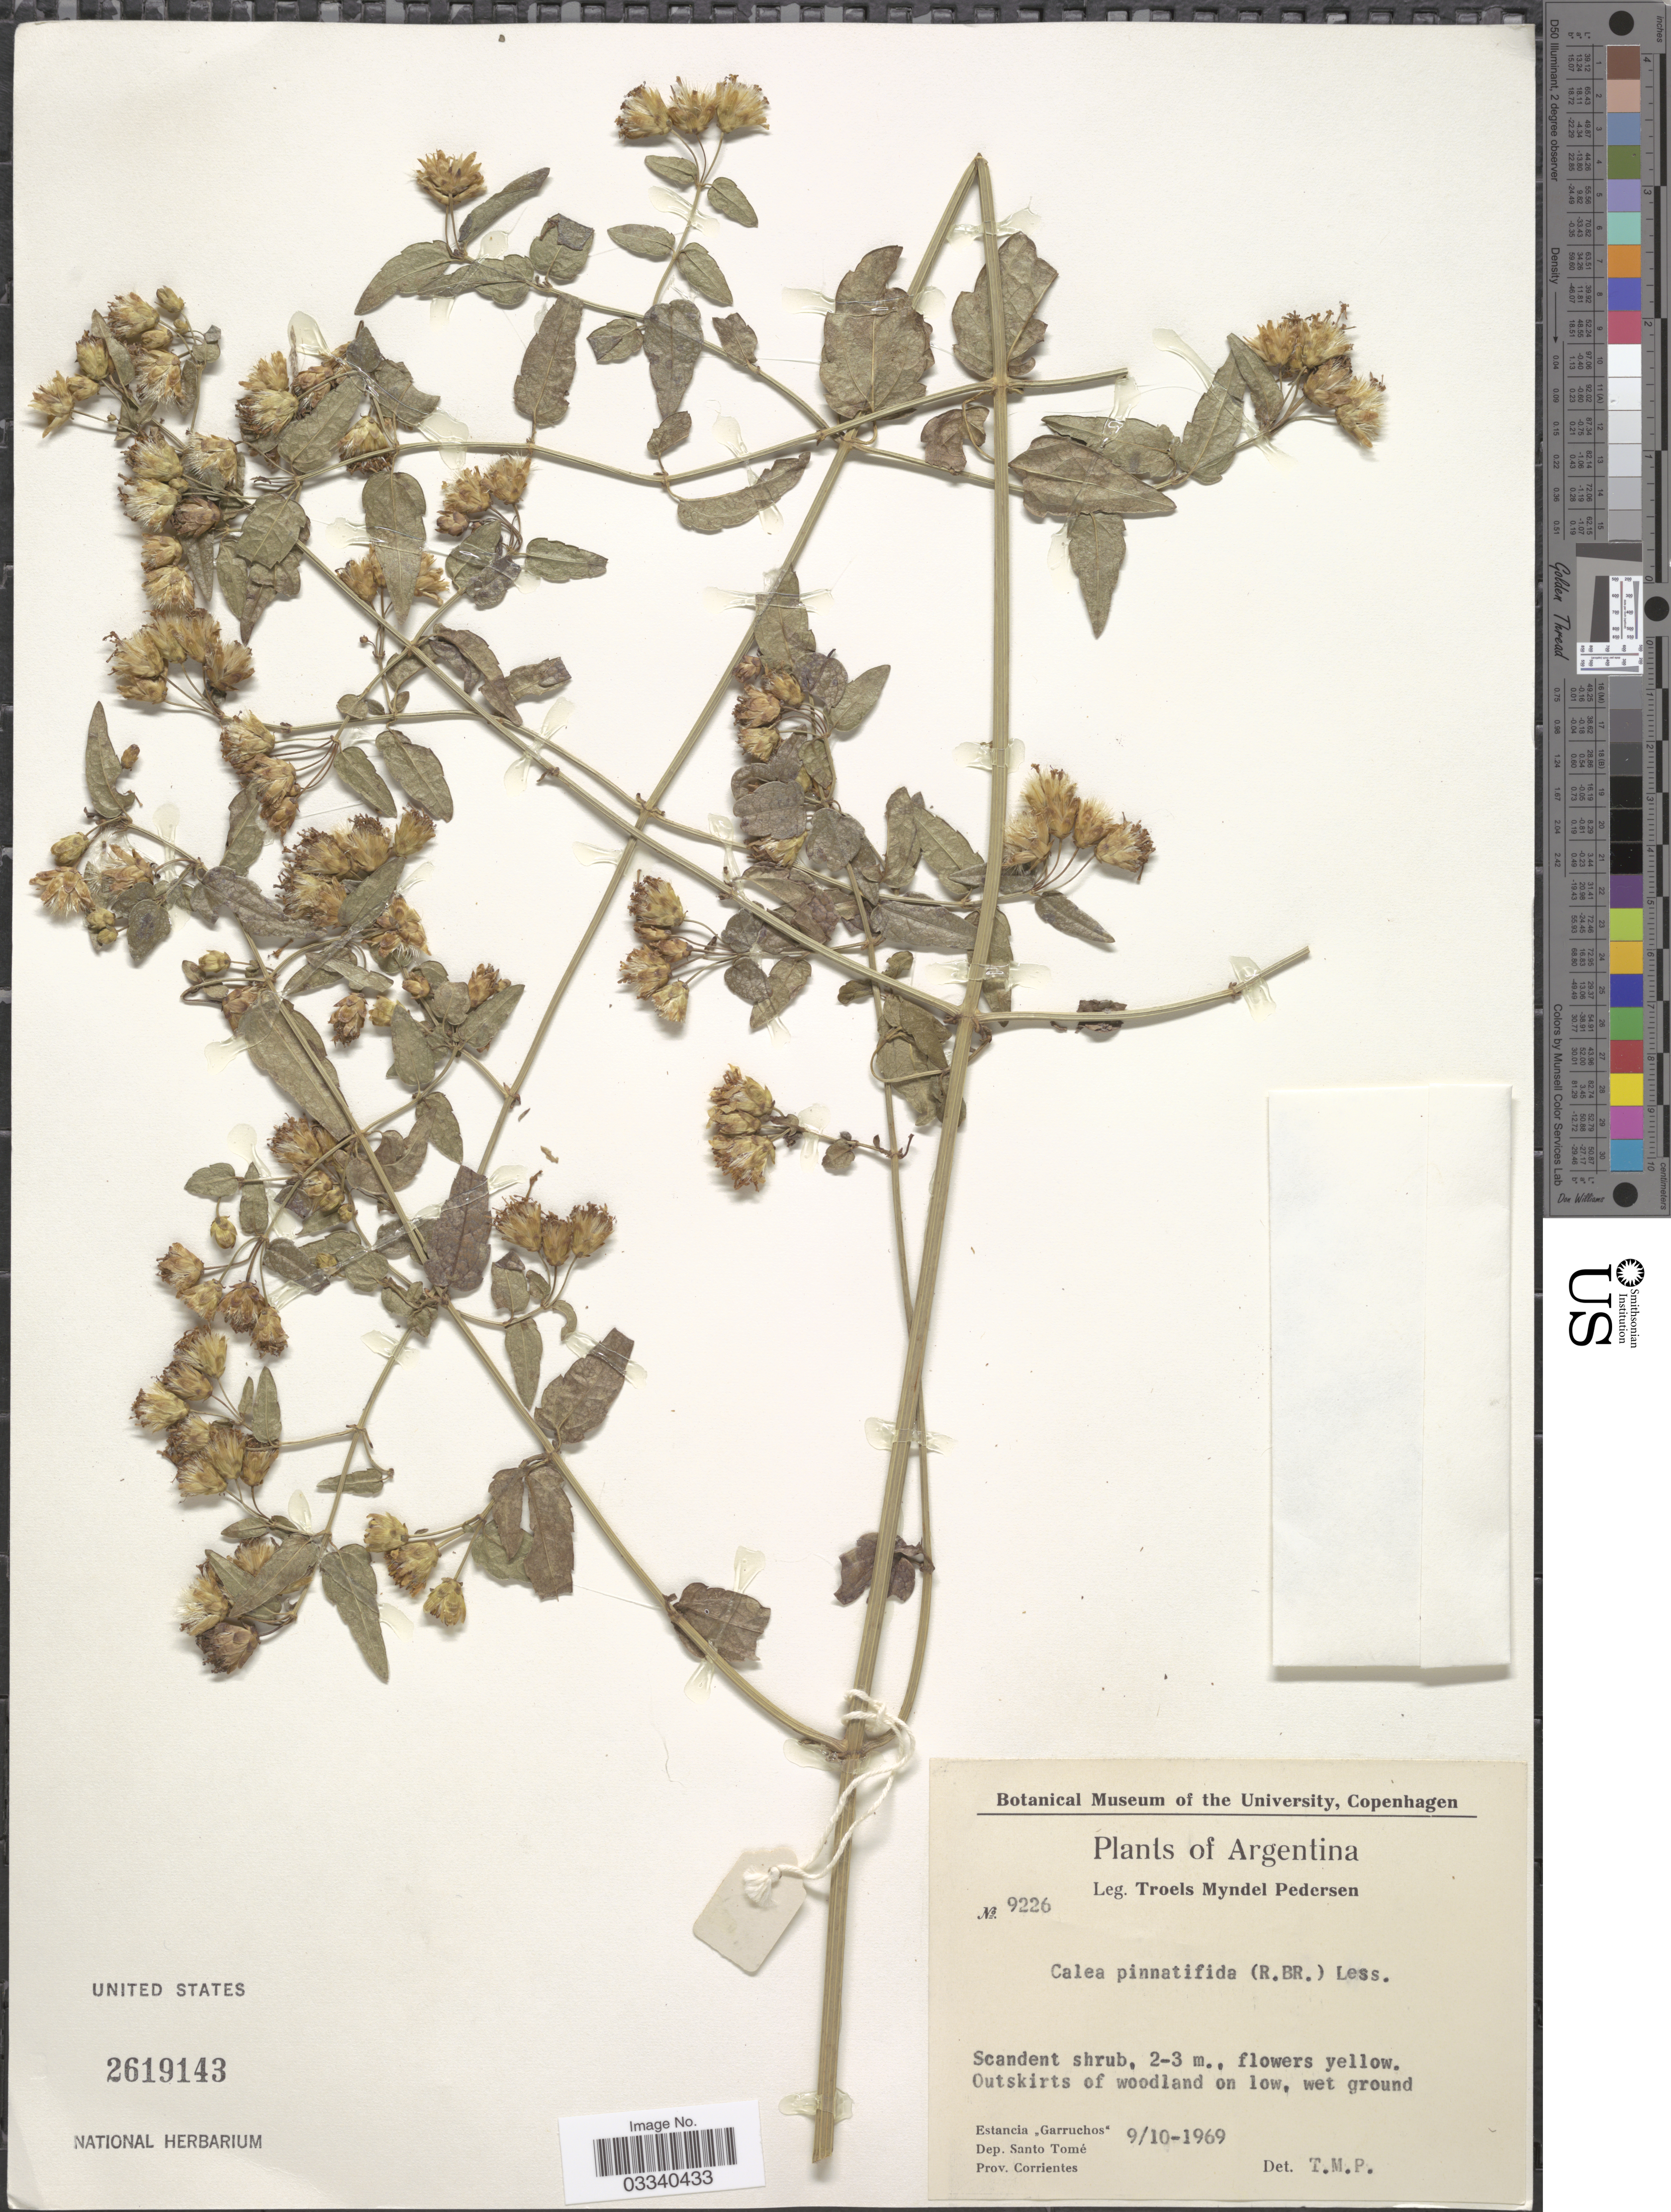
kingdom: Plantae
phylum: Tracheophyta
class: Magnoliopsida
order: Asterales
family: Asteraceae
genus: Calea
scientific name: Calea pinnatifida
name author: Banks ex Steud.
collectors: T. Pederson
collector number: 9226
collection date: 1969-10-09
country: Argentina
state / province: Corrientes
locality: Estancia "Garruchos", Dep. Santo Tomé.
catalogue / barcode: US 2619143